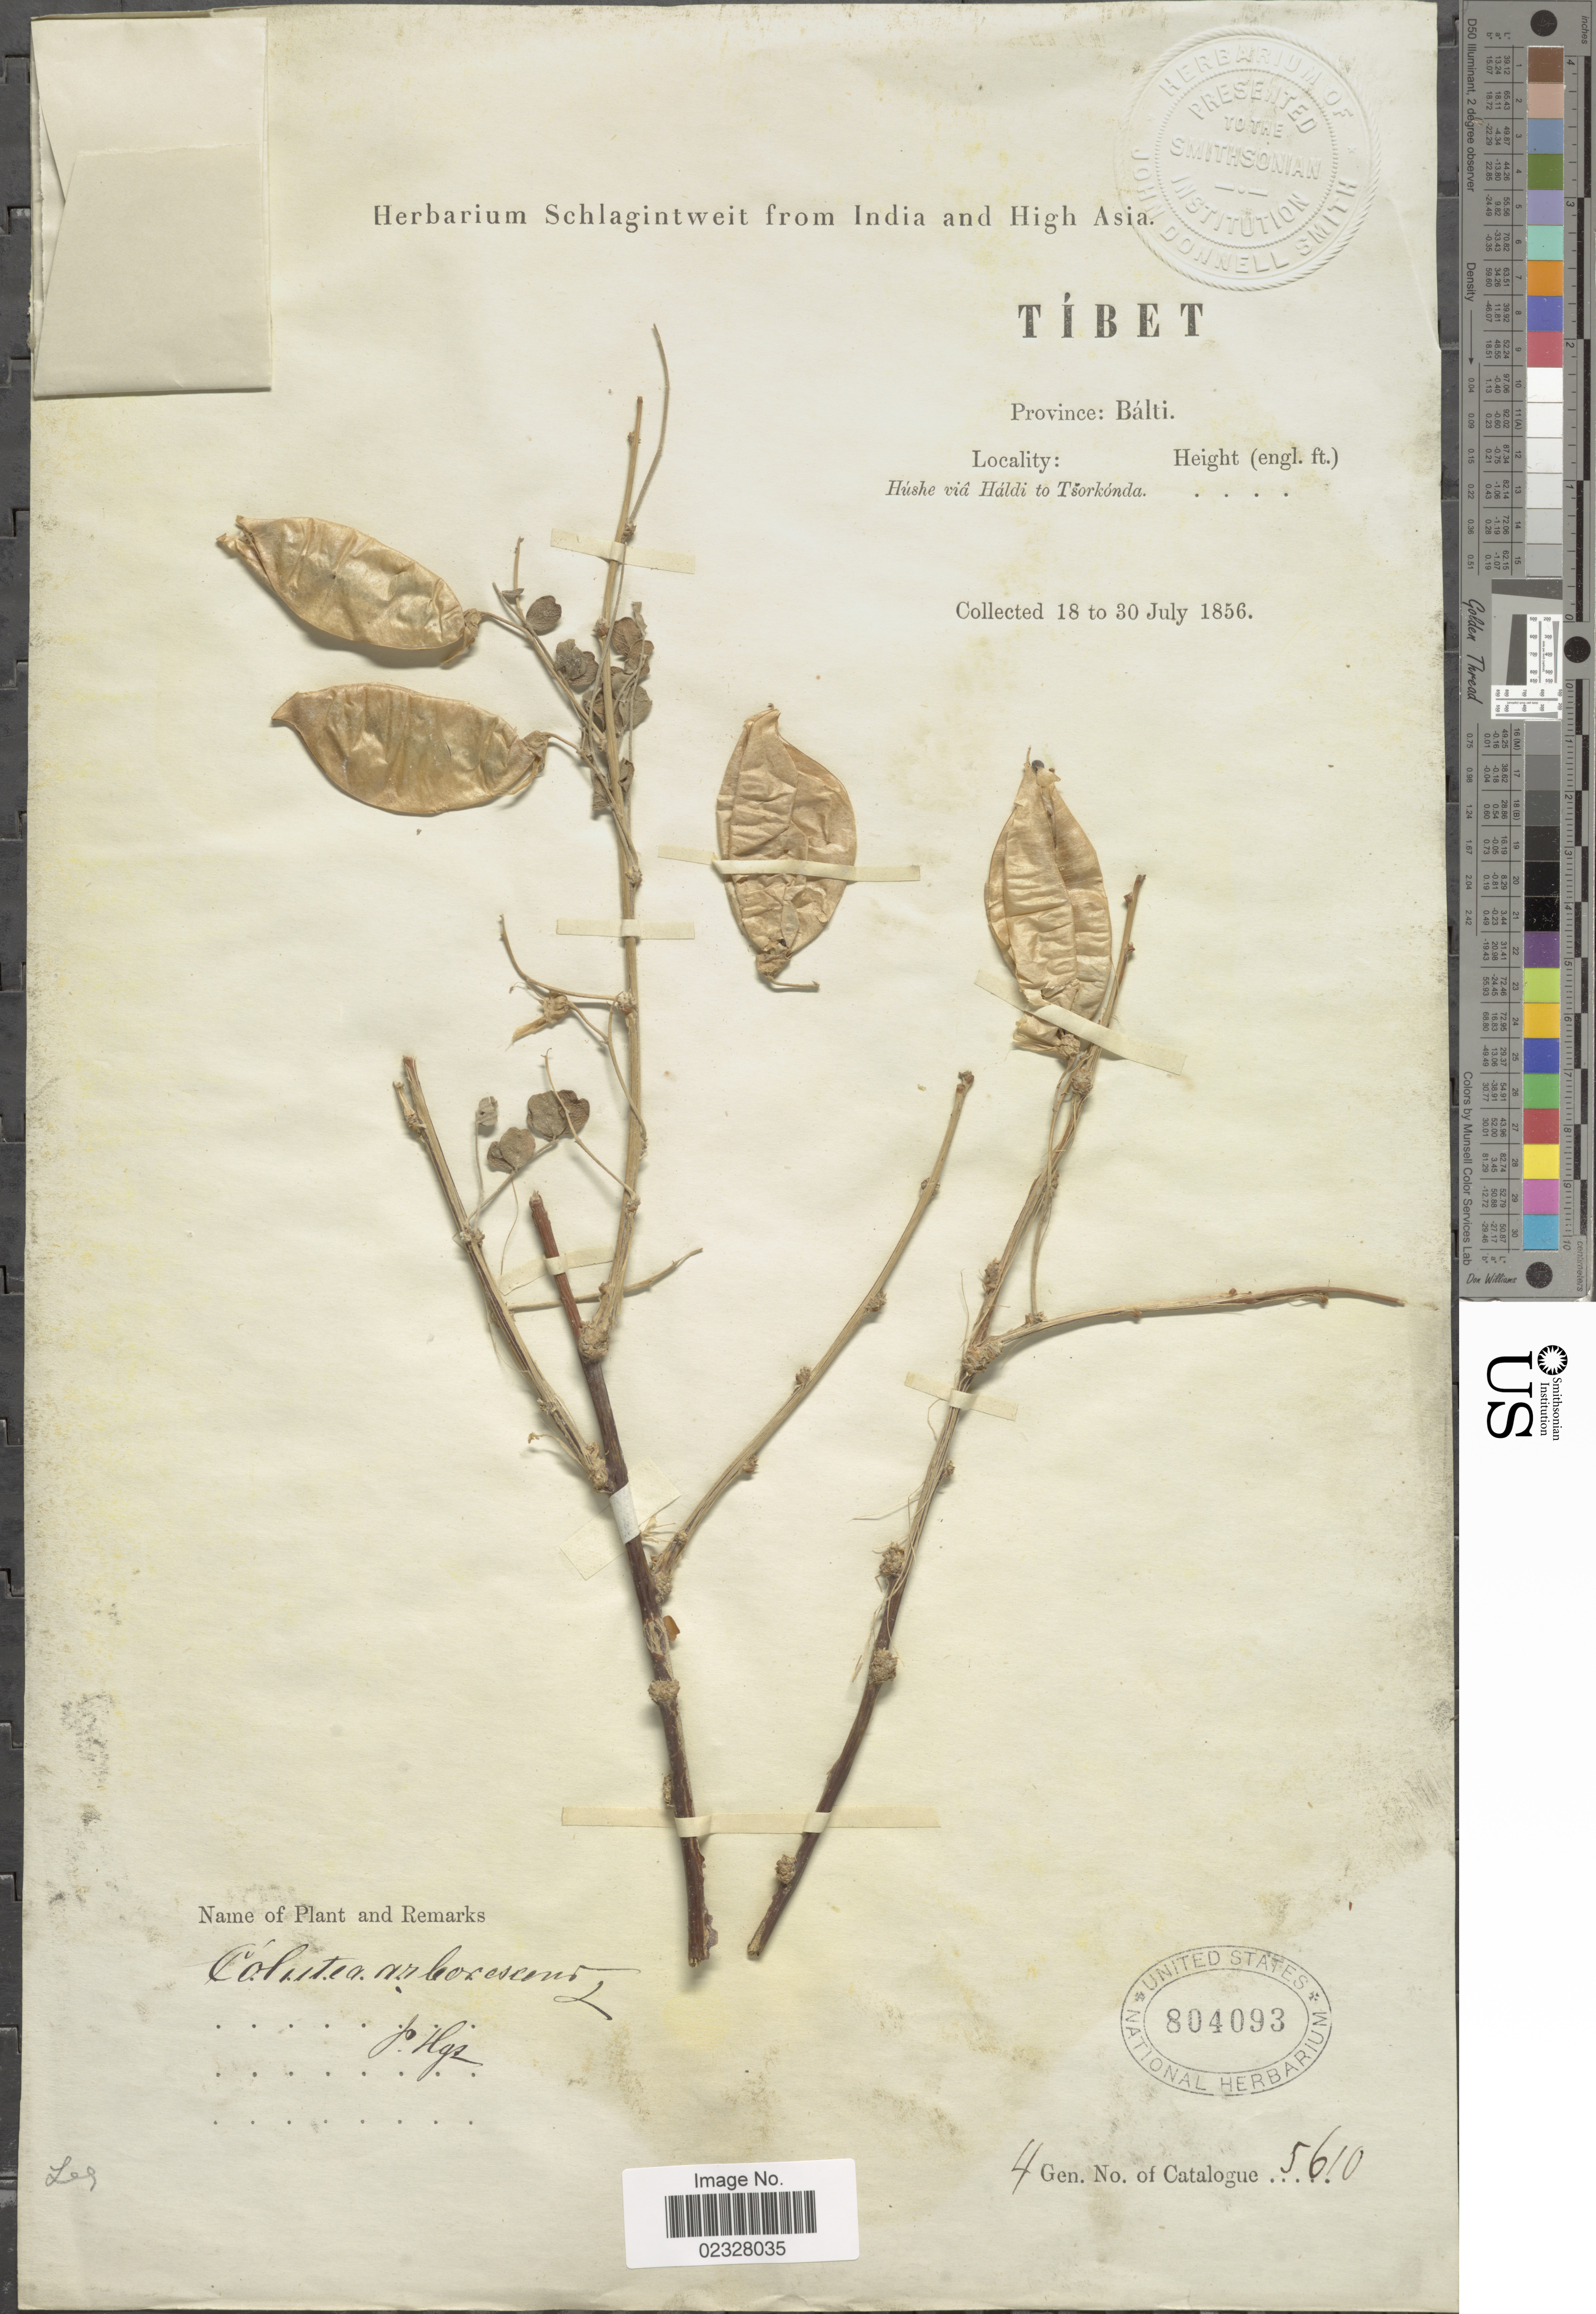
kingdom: Plantae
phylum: Tracheophyta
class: Magnoliopsida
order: Fabales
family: Fabaceae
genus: Colutea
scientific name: Colutea arborescens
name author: L.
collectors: ex herb. Schlagintweit from India and High Asia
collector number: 5610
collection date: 1856-07-18/1856-07-30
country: China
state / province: Xizang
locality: Tibet, Province Balti, Hushe via Haldi to Tsorkonda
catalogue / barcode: US 804093